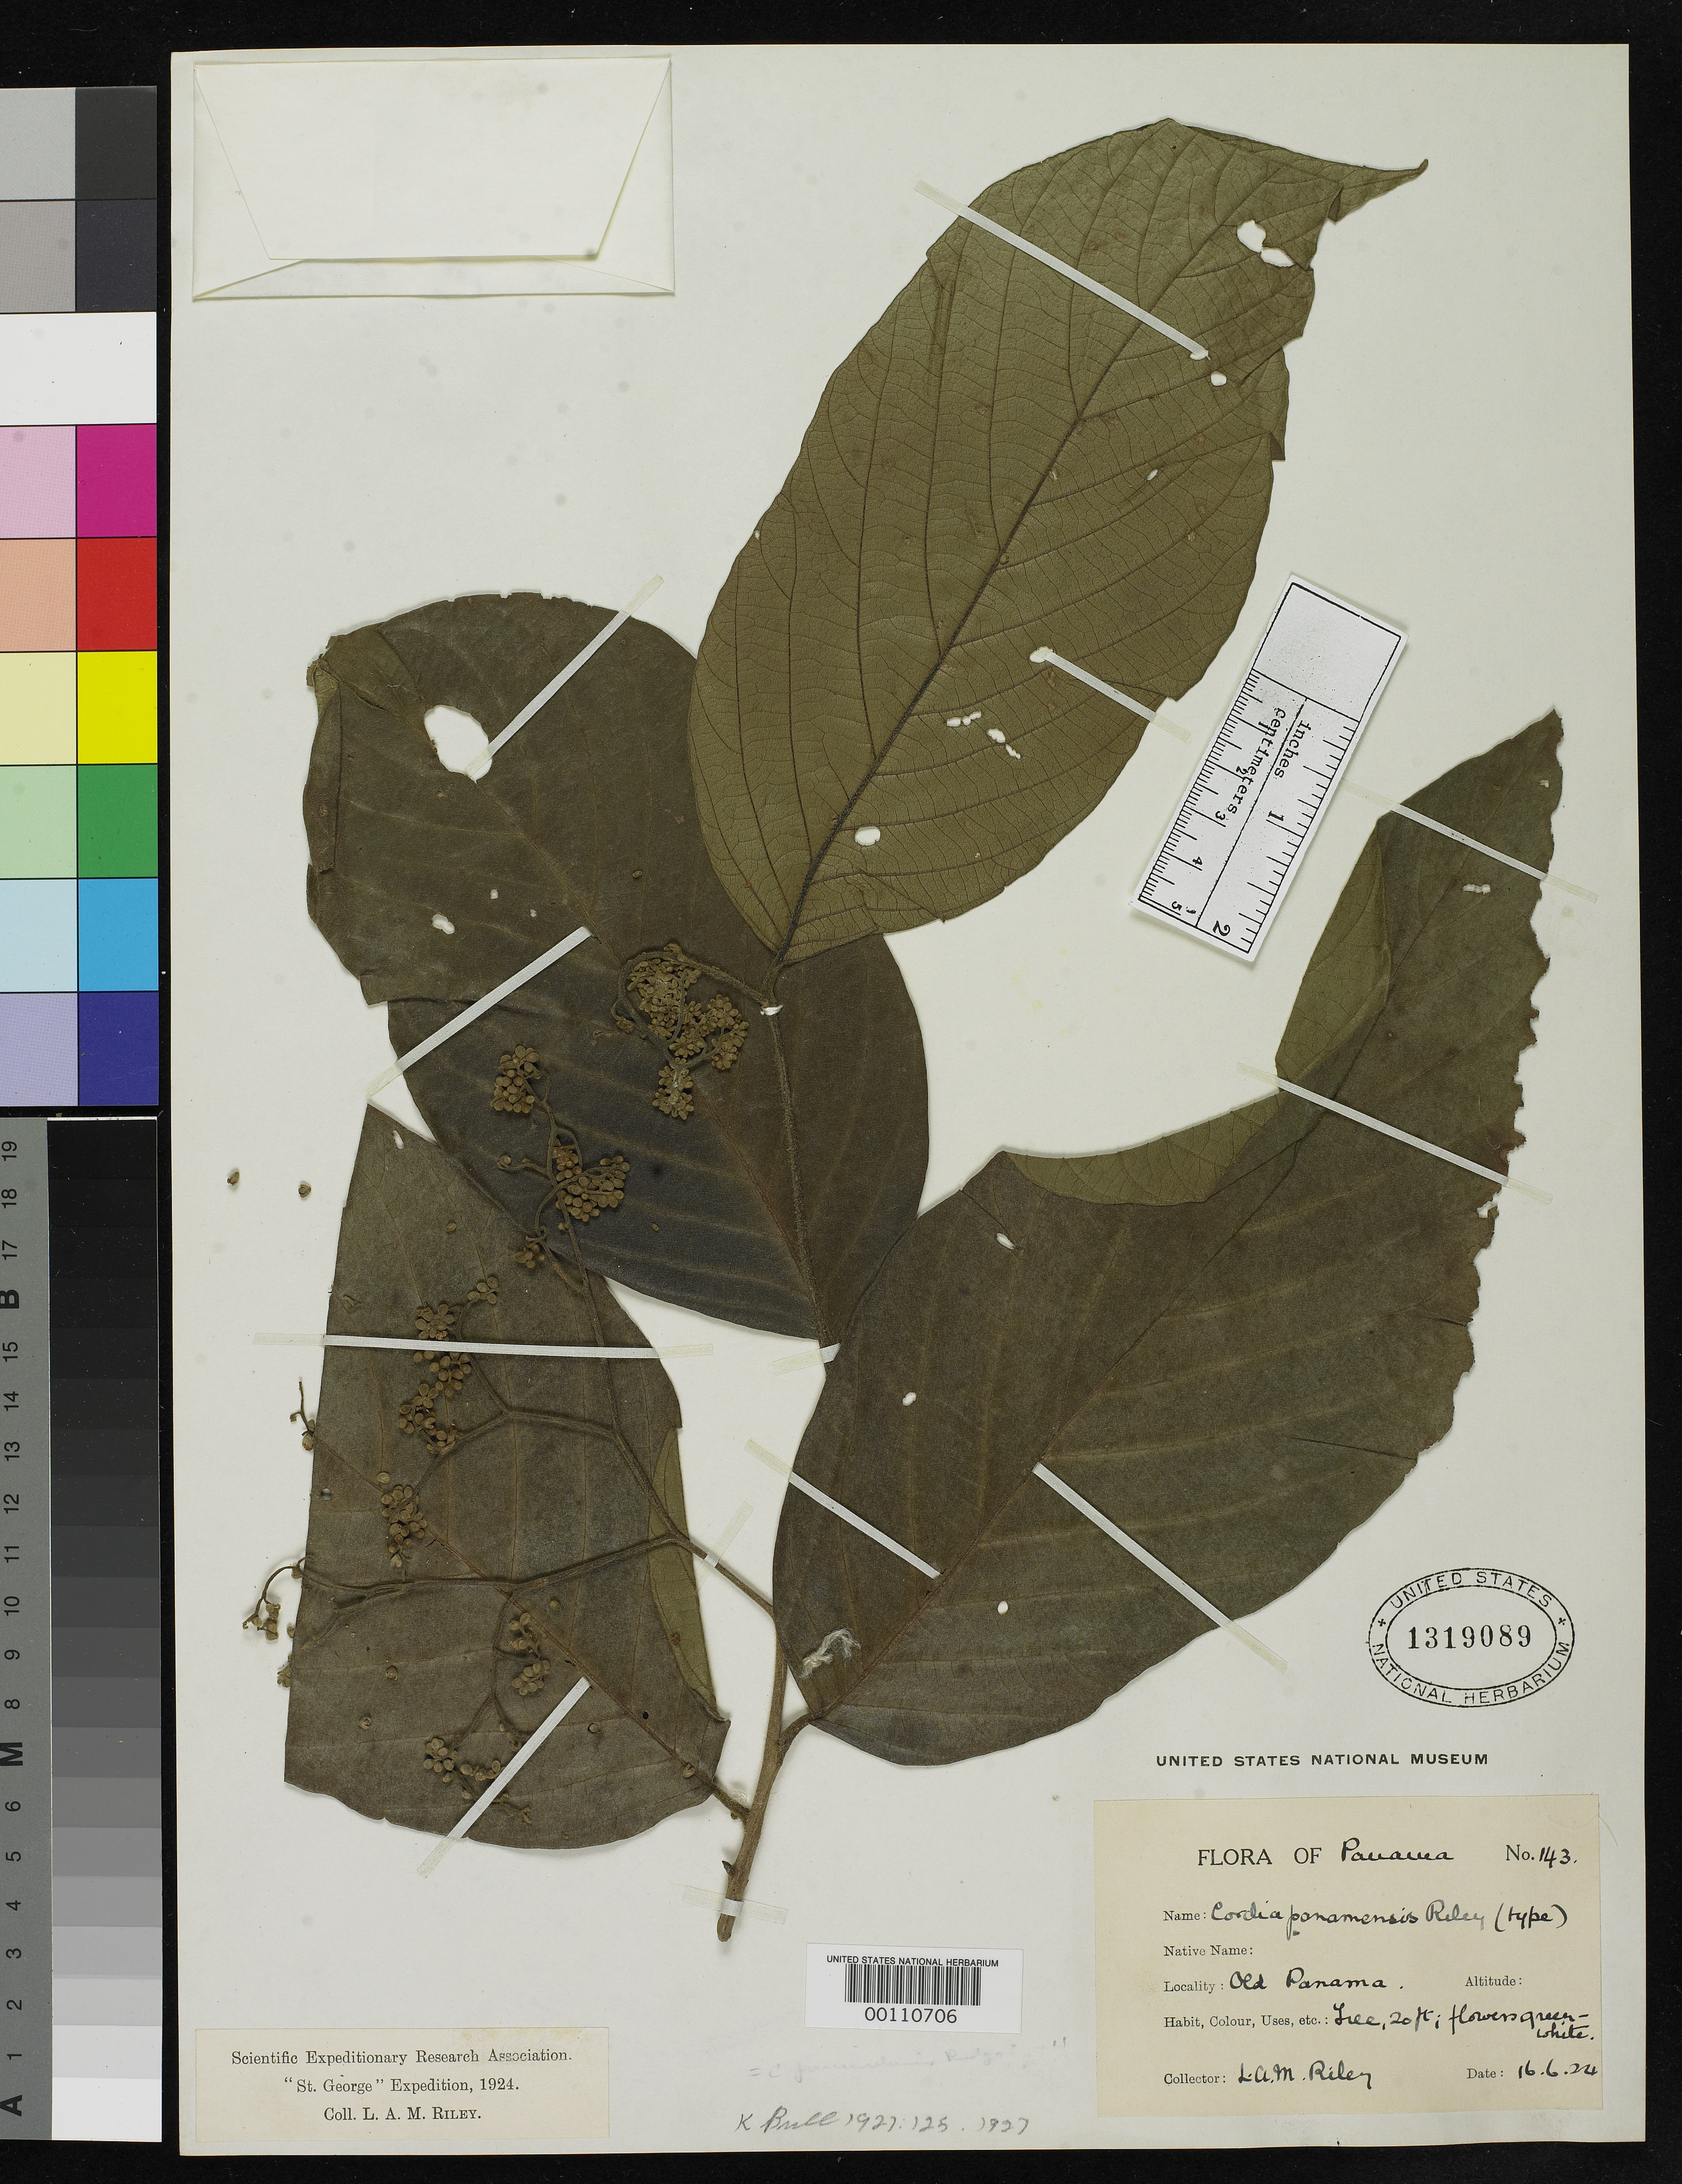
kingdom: Plantae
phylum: Tracheophyta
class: Magnoliopsida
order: Boraginales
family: Cordiaceae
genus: Cordia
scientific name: Cordia panamensis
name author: L. Riley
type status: Isotype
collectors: L. A. M. Riley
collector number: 143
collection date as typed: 16 Jun 1924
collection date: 1924-06-16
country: Panama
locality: Old Panama.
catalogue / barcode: US 1319089